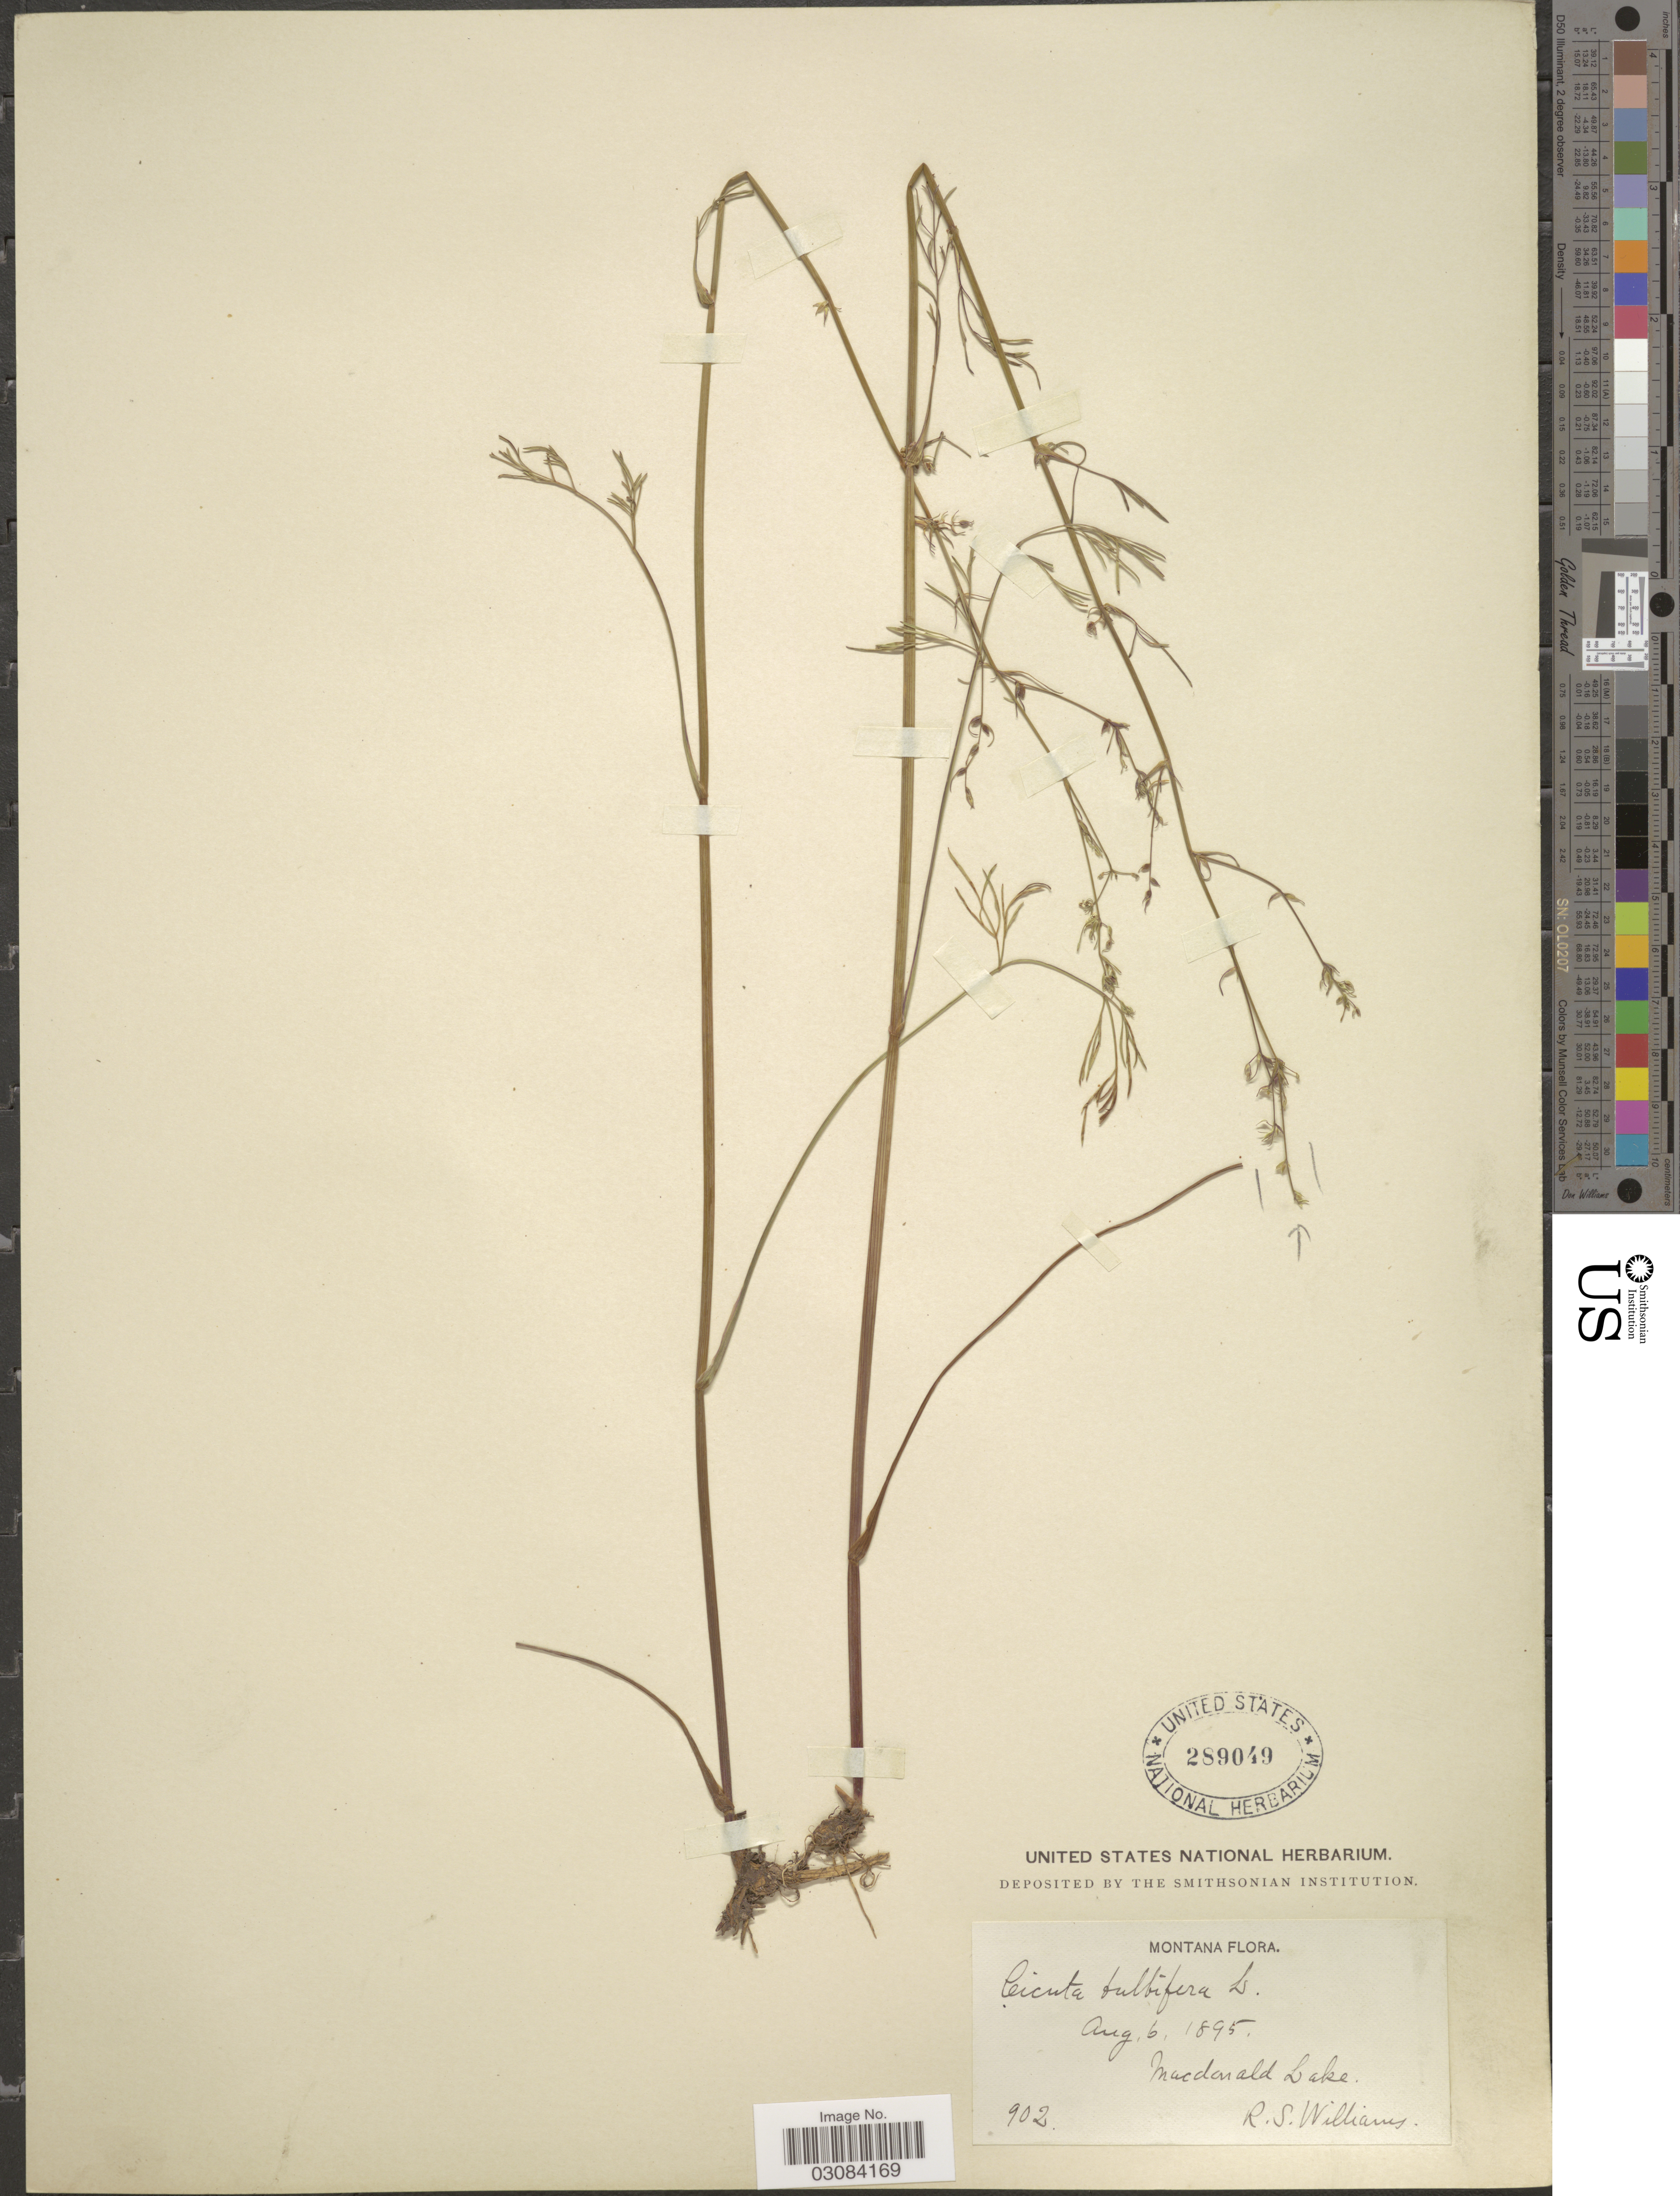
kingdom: Plantae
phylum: Tracheophyta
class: Magnoliopsida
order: Apiales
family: Apiaceae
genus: Cicuta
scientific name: Cicuta bulbifera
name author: L.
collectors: R. S. Williams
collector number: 902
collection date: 1895-08-06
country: United States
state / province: Montana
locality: Macdonal Lake.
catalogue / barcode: US 289049